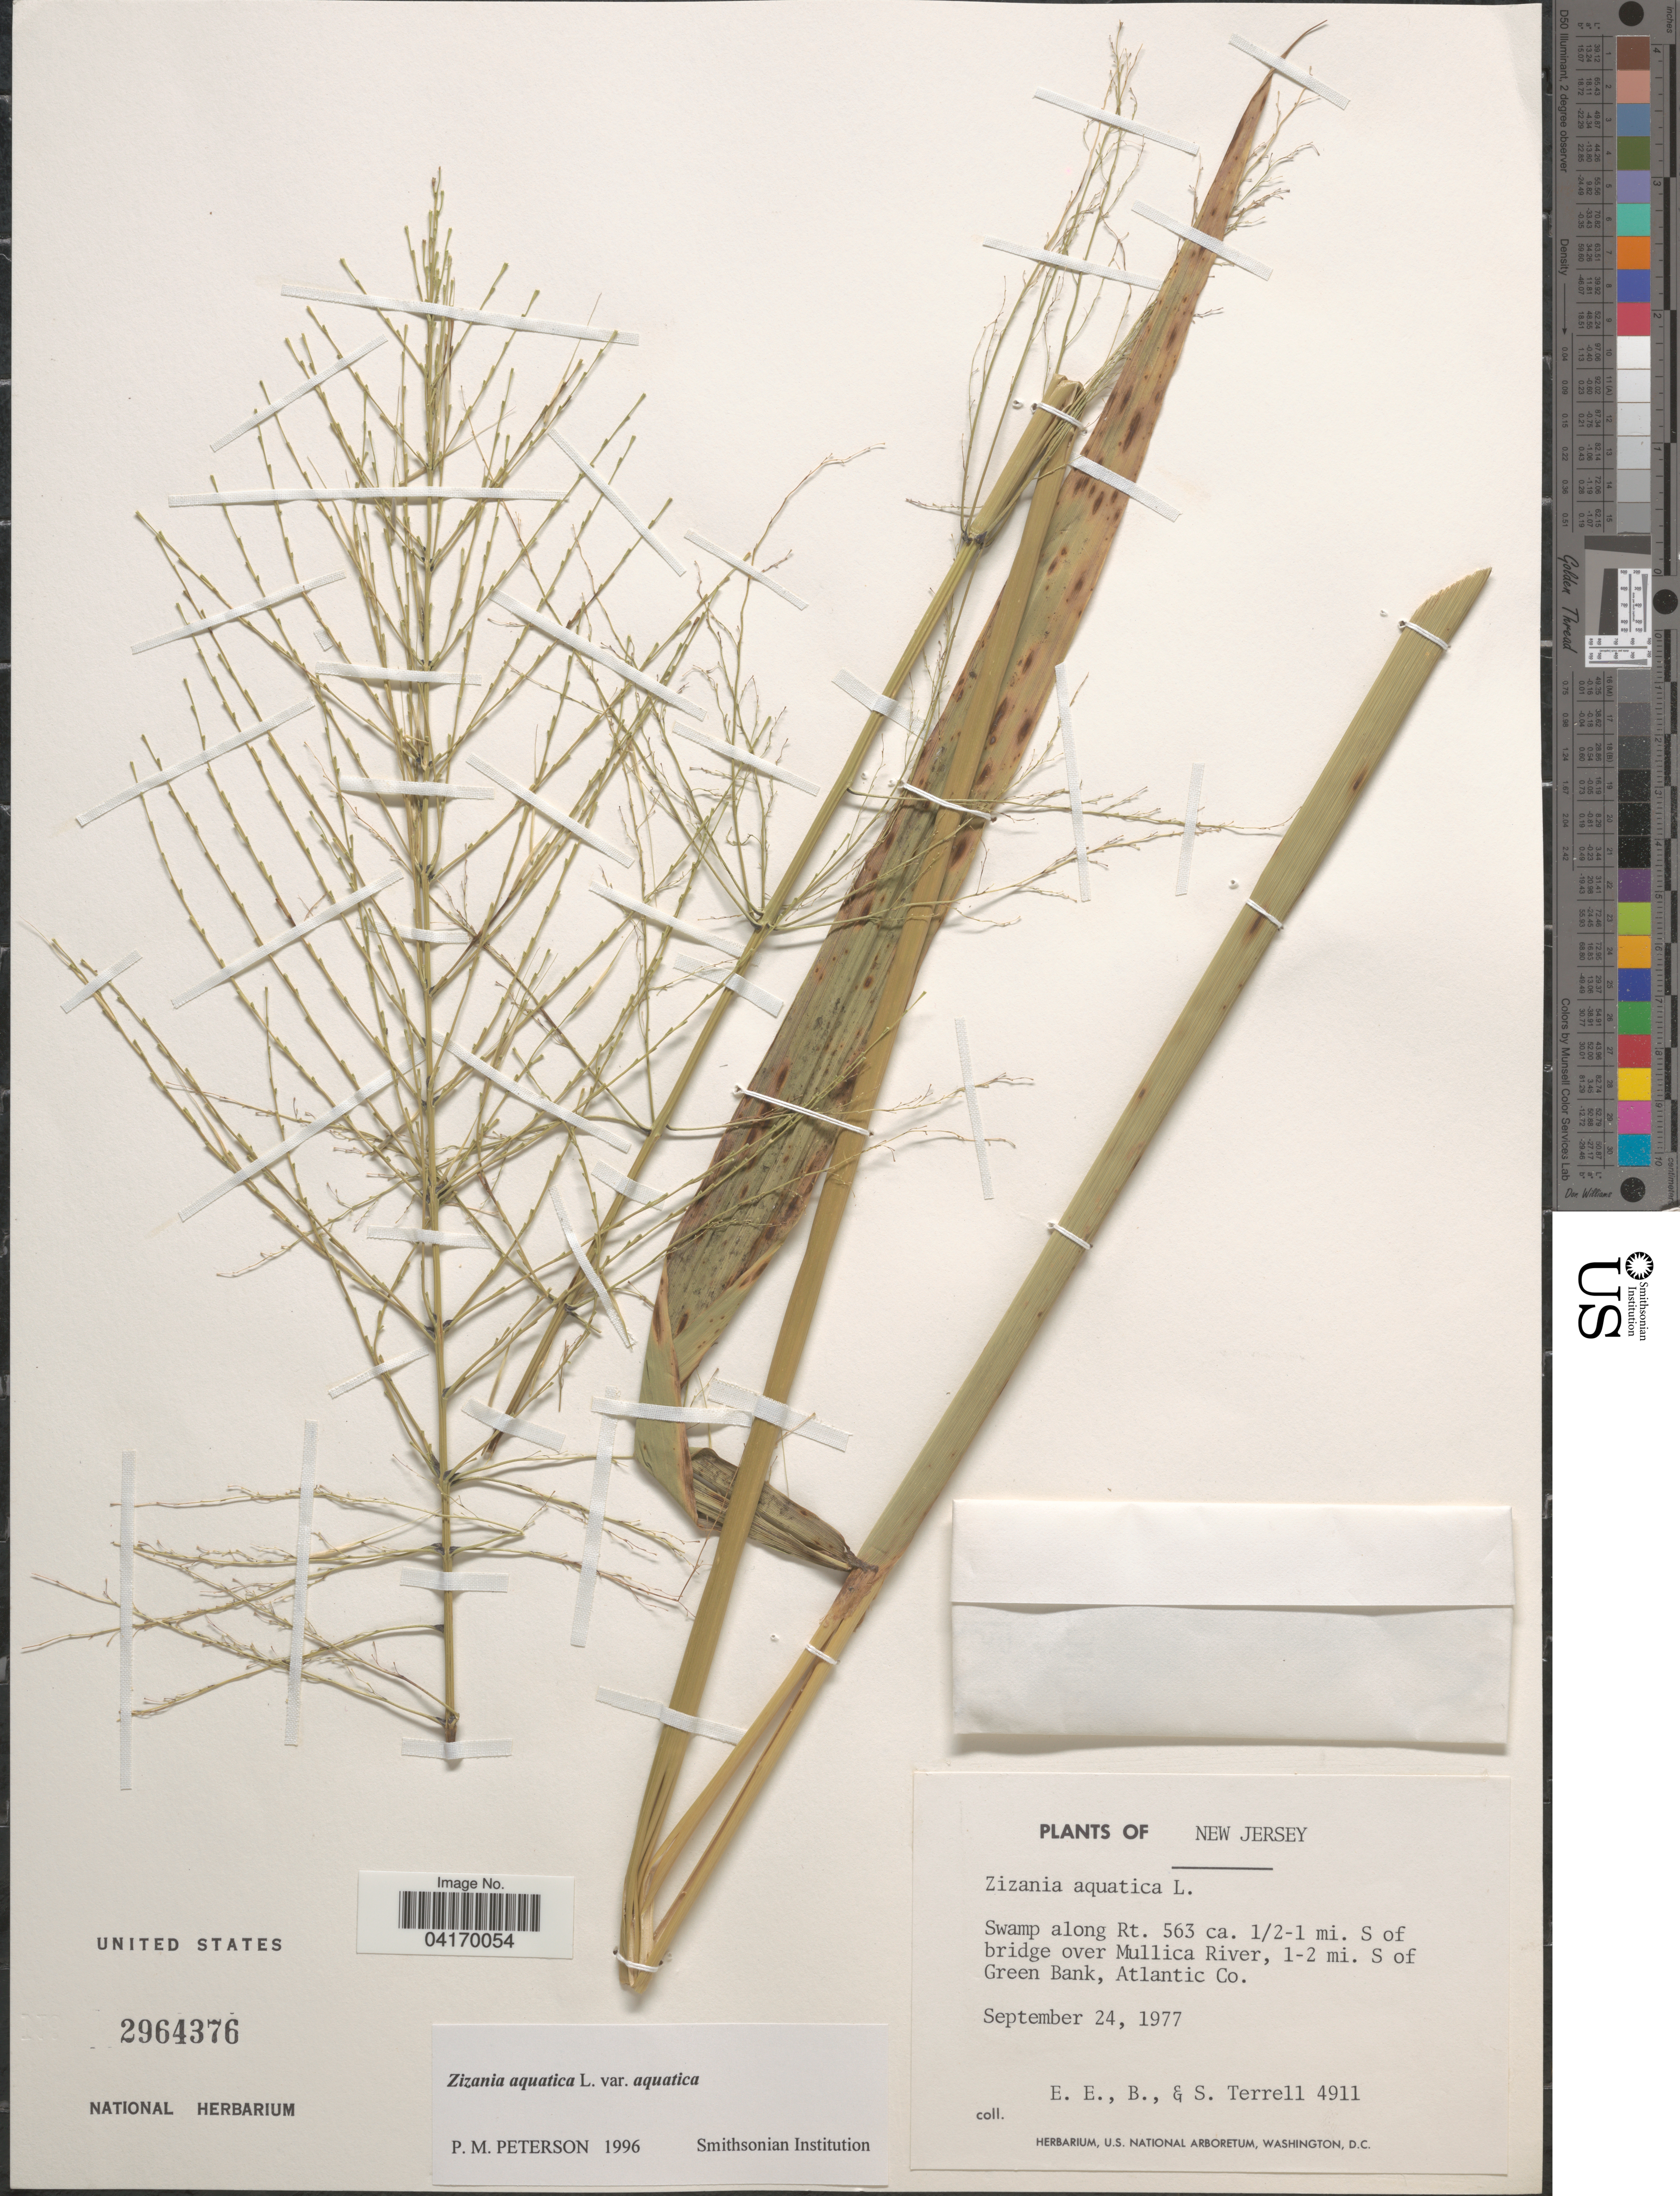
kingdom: Plantae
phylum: Tracheophyta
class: Liliopsida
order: Poales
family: Poaceae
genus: Zizania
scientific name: Zizania aquatica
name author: L.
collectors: E. E. Terrell, B. Terrell & S. Terrell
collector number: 4911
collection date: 1977-09-24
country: United States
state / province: New Jersey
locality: Swamp along Rt. 563 ca. ½-1 mi. S of bridge over Mullica River, 1-2 mi. S of Green Bank, Atlantic Co.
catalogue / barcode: US 2964376